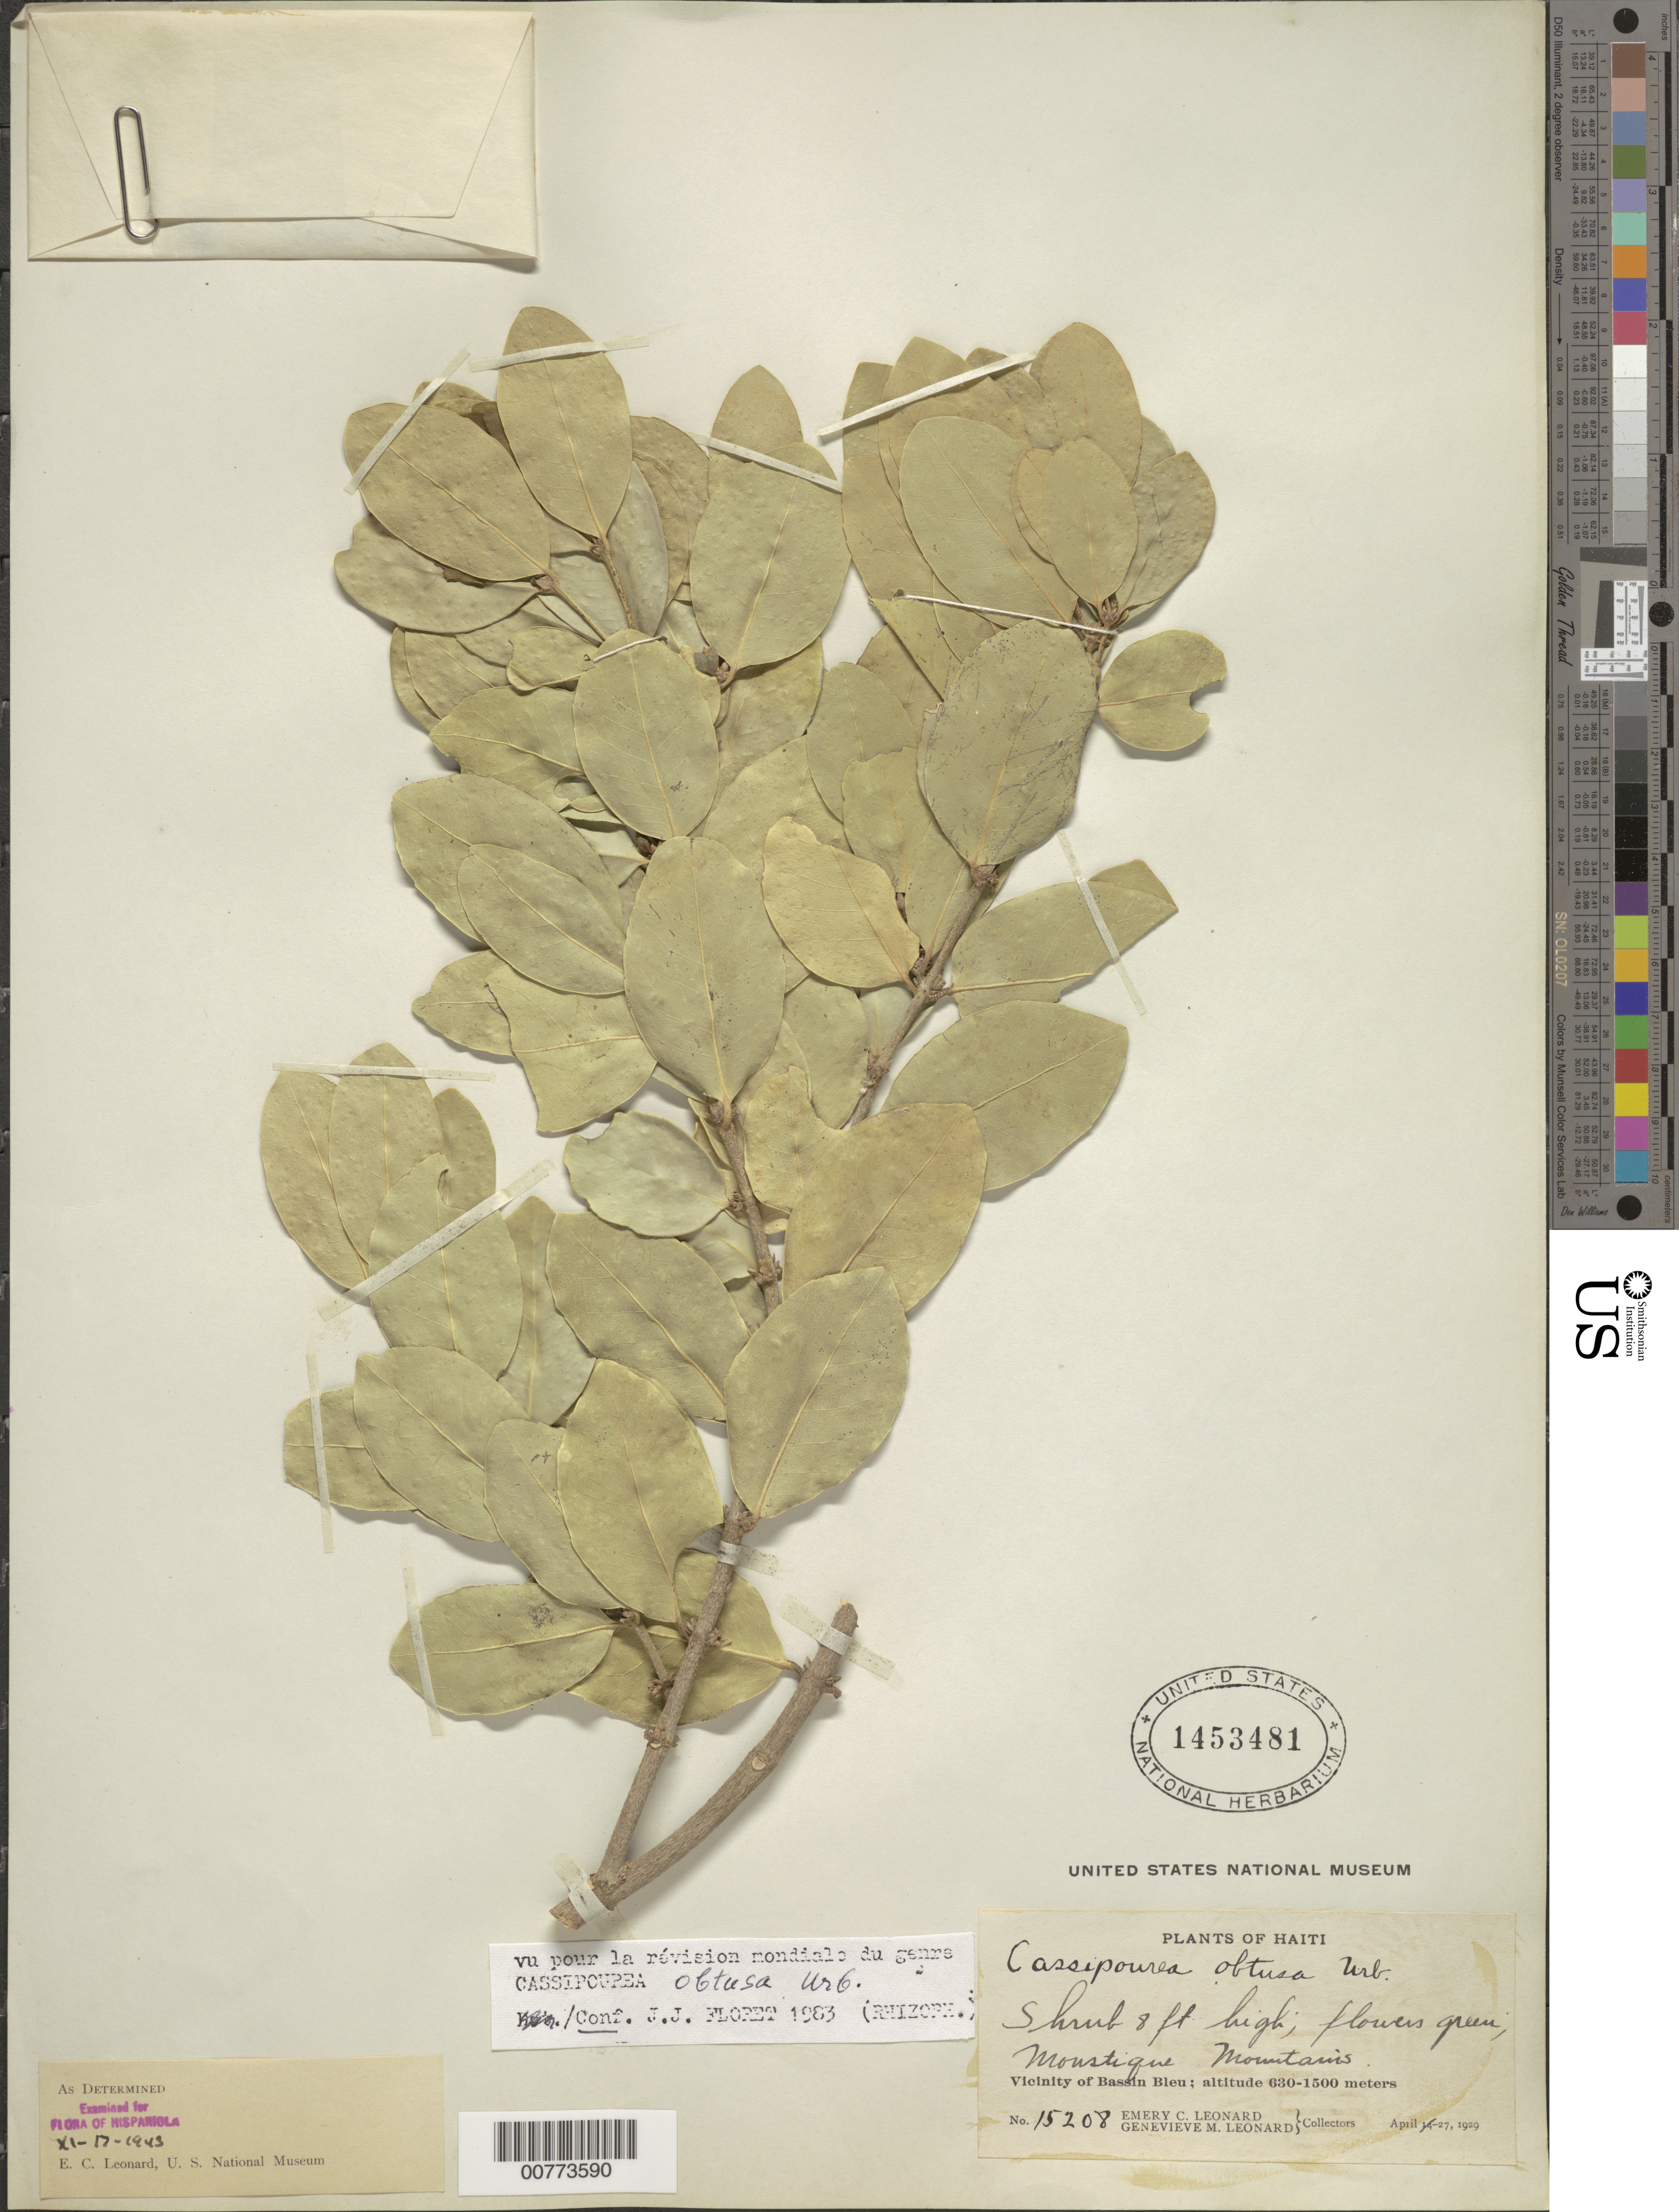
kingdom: Plantae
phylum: Tracheophyta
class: Magnoliopsida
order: Malpighiales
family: Rhizophoraceae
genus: Cassipourea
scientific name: Cassipourea obtusa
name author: Urb.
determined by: Floret, J. J.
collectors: E. C. Leonard & G. M. Leonard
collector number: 15208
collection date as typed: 27 Apr 1929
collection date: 1929-04-27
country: Haiti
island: Hispaniola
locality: Vicinity of Bassin Bleu, Moustique Mountains.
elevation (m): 630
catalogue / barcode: US 1453481